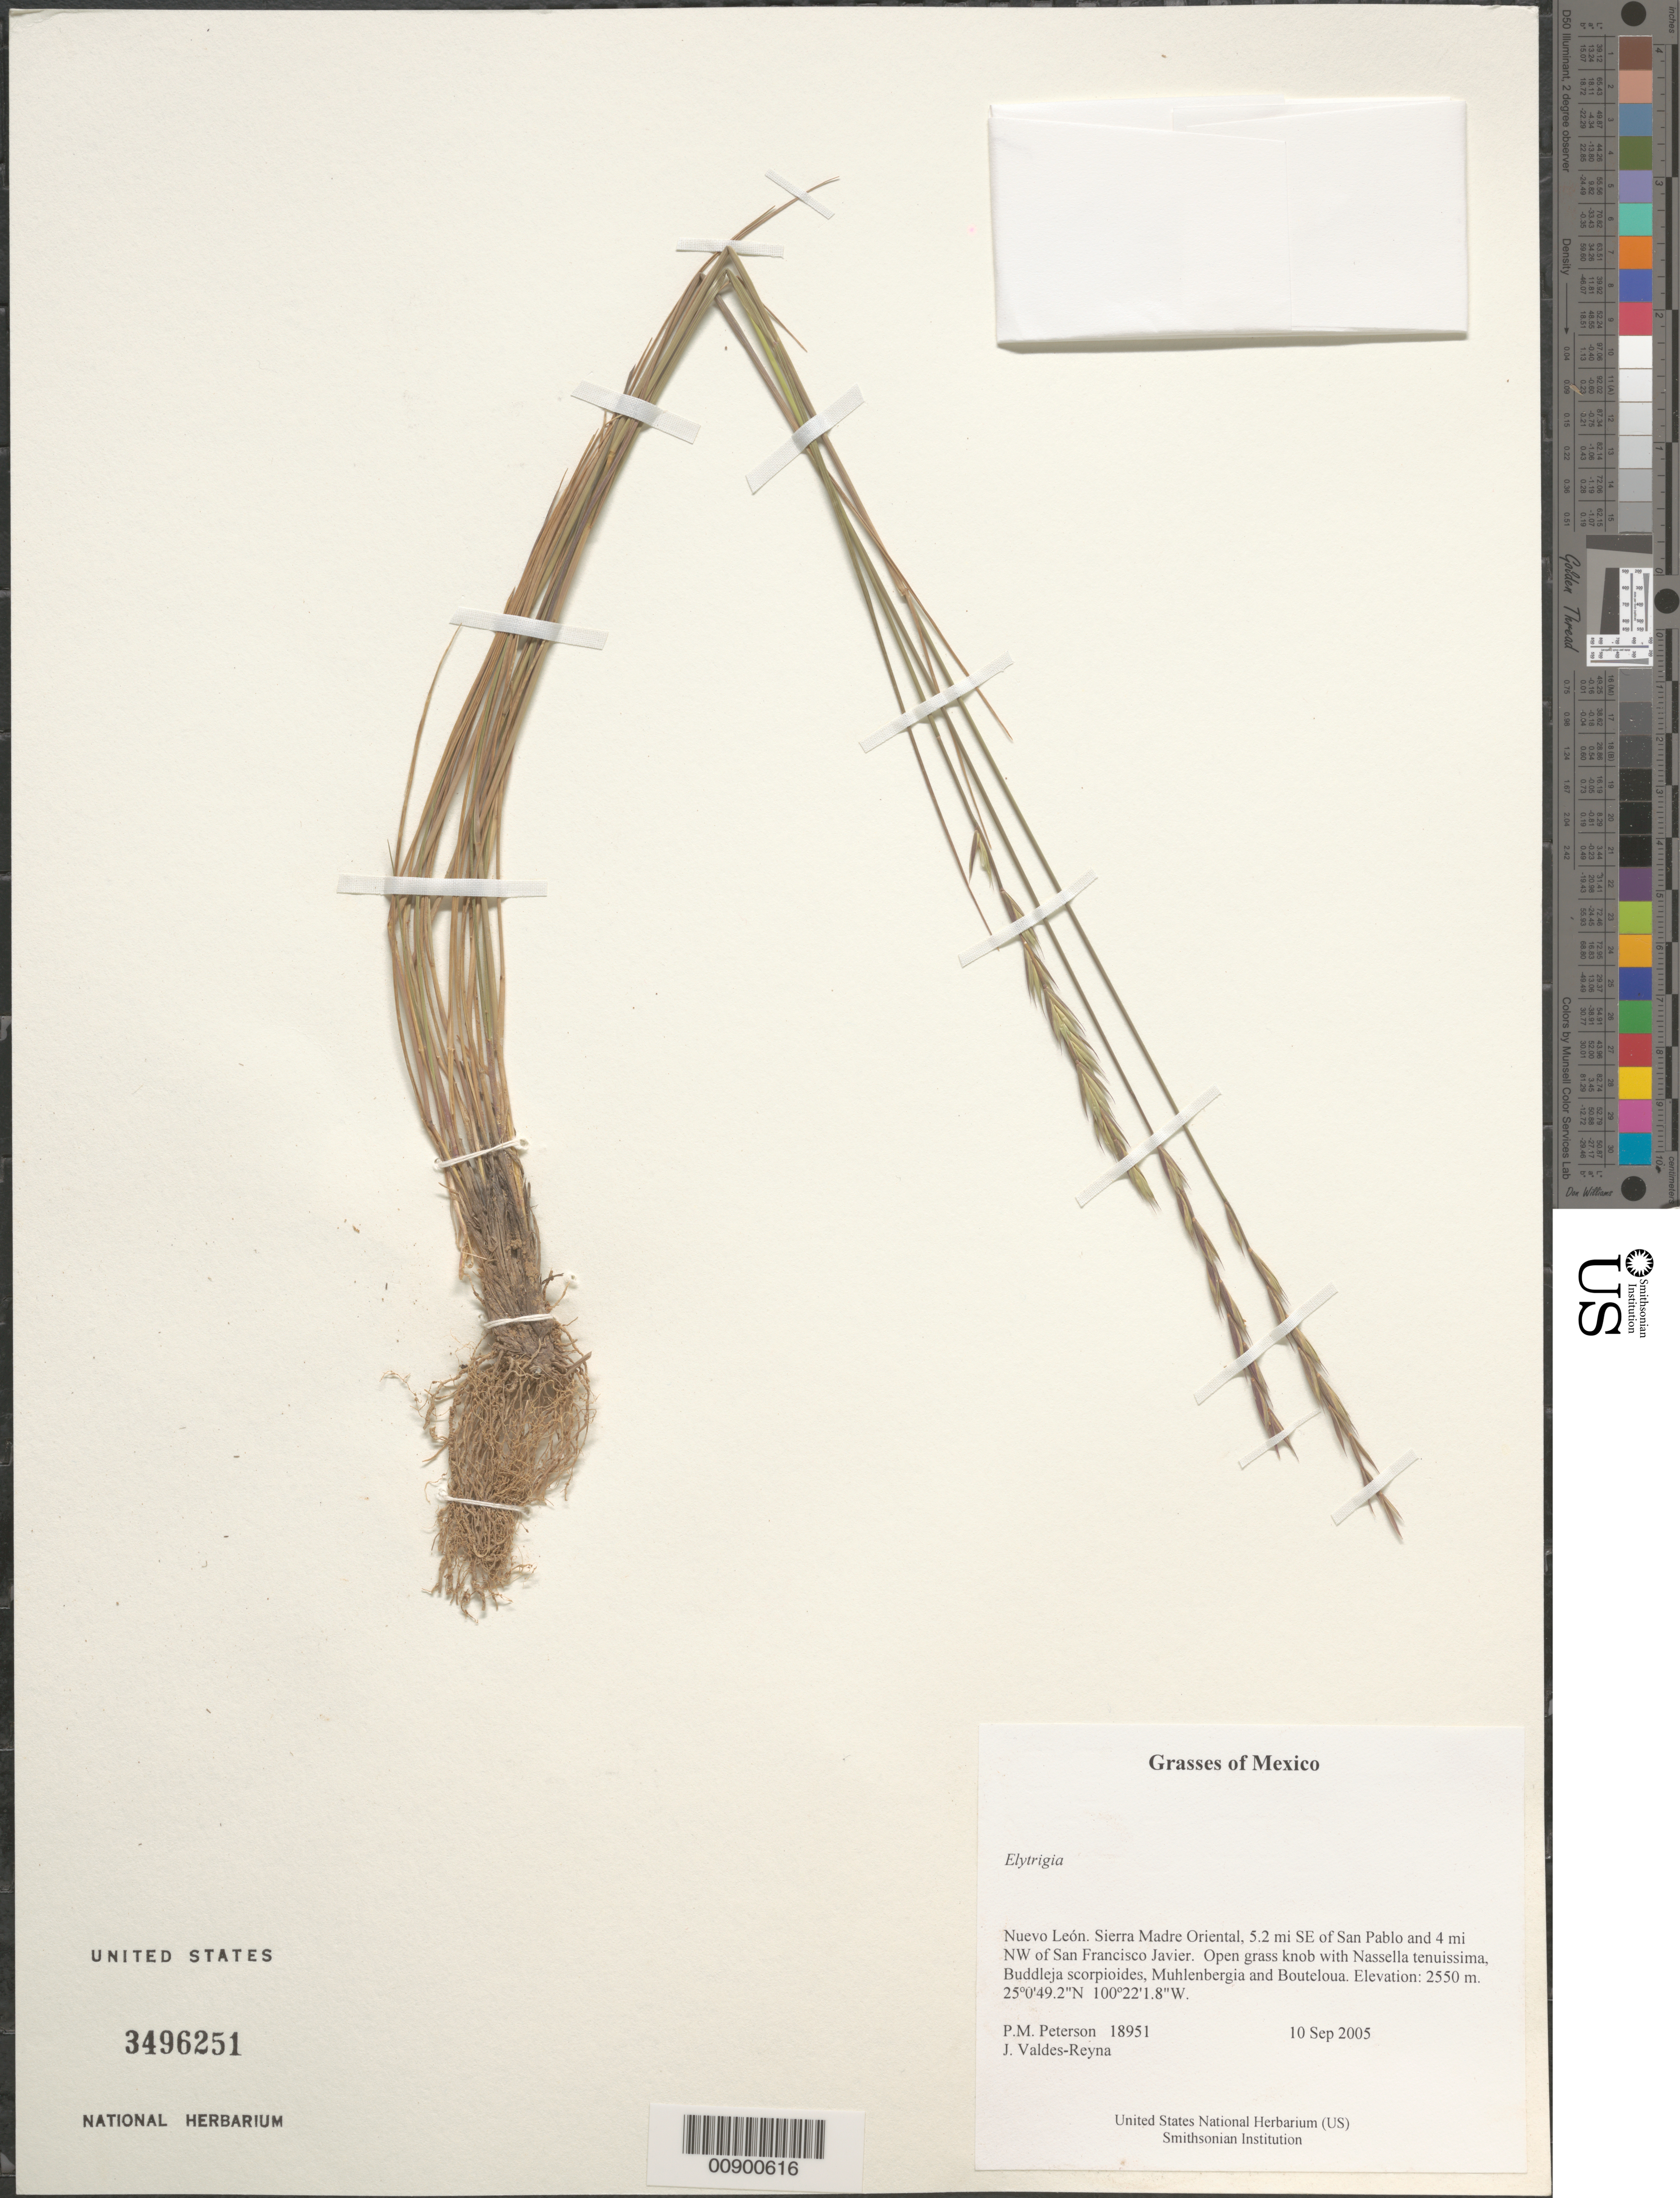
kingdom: Plantae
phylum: Tracheophyta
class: Liliopsida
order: Poales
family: Poaceae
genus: Elymus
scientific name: Elymus sp.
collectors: P. M. Peterson & J. Valdés-Reyna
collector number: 18951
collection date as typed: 10 Sep 2005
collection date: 2005-09-10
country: Mexico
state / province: Nuevo León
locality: Sierra Madre Oriental, 5.2 mi SE of San Pablo and 4 mi NW of San Francisco Javier. Open grass knob with Nassella tenuissima, Buddleja scorpioides, Muhlenbergia and Bouteloua.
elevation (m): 2550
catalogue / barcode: US 3496251